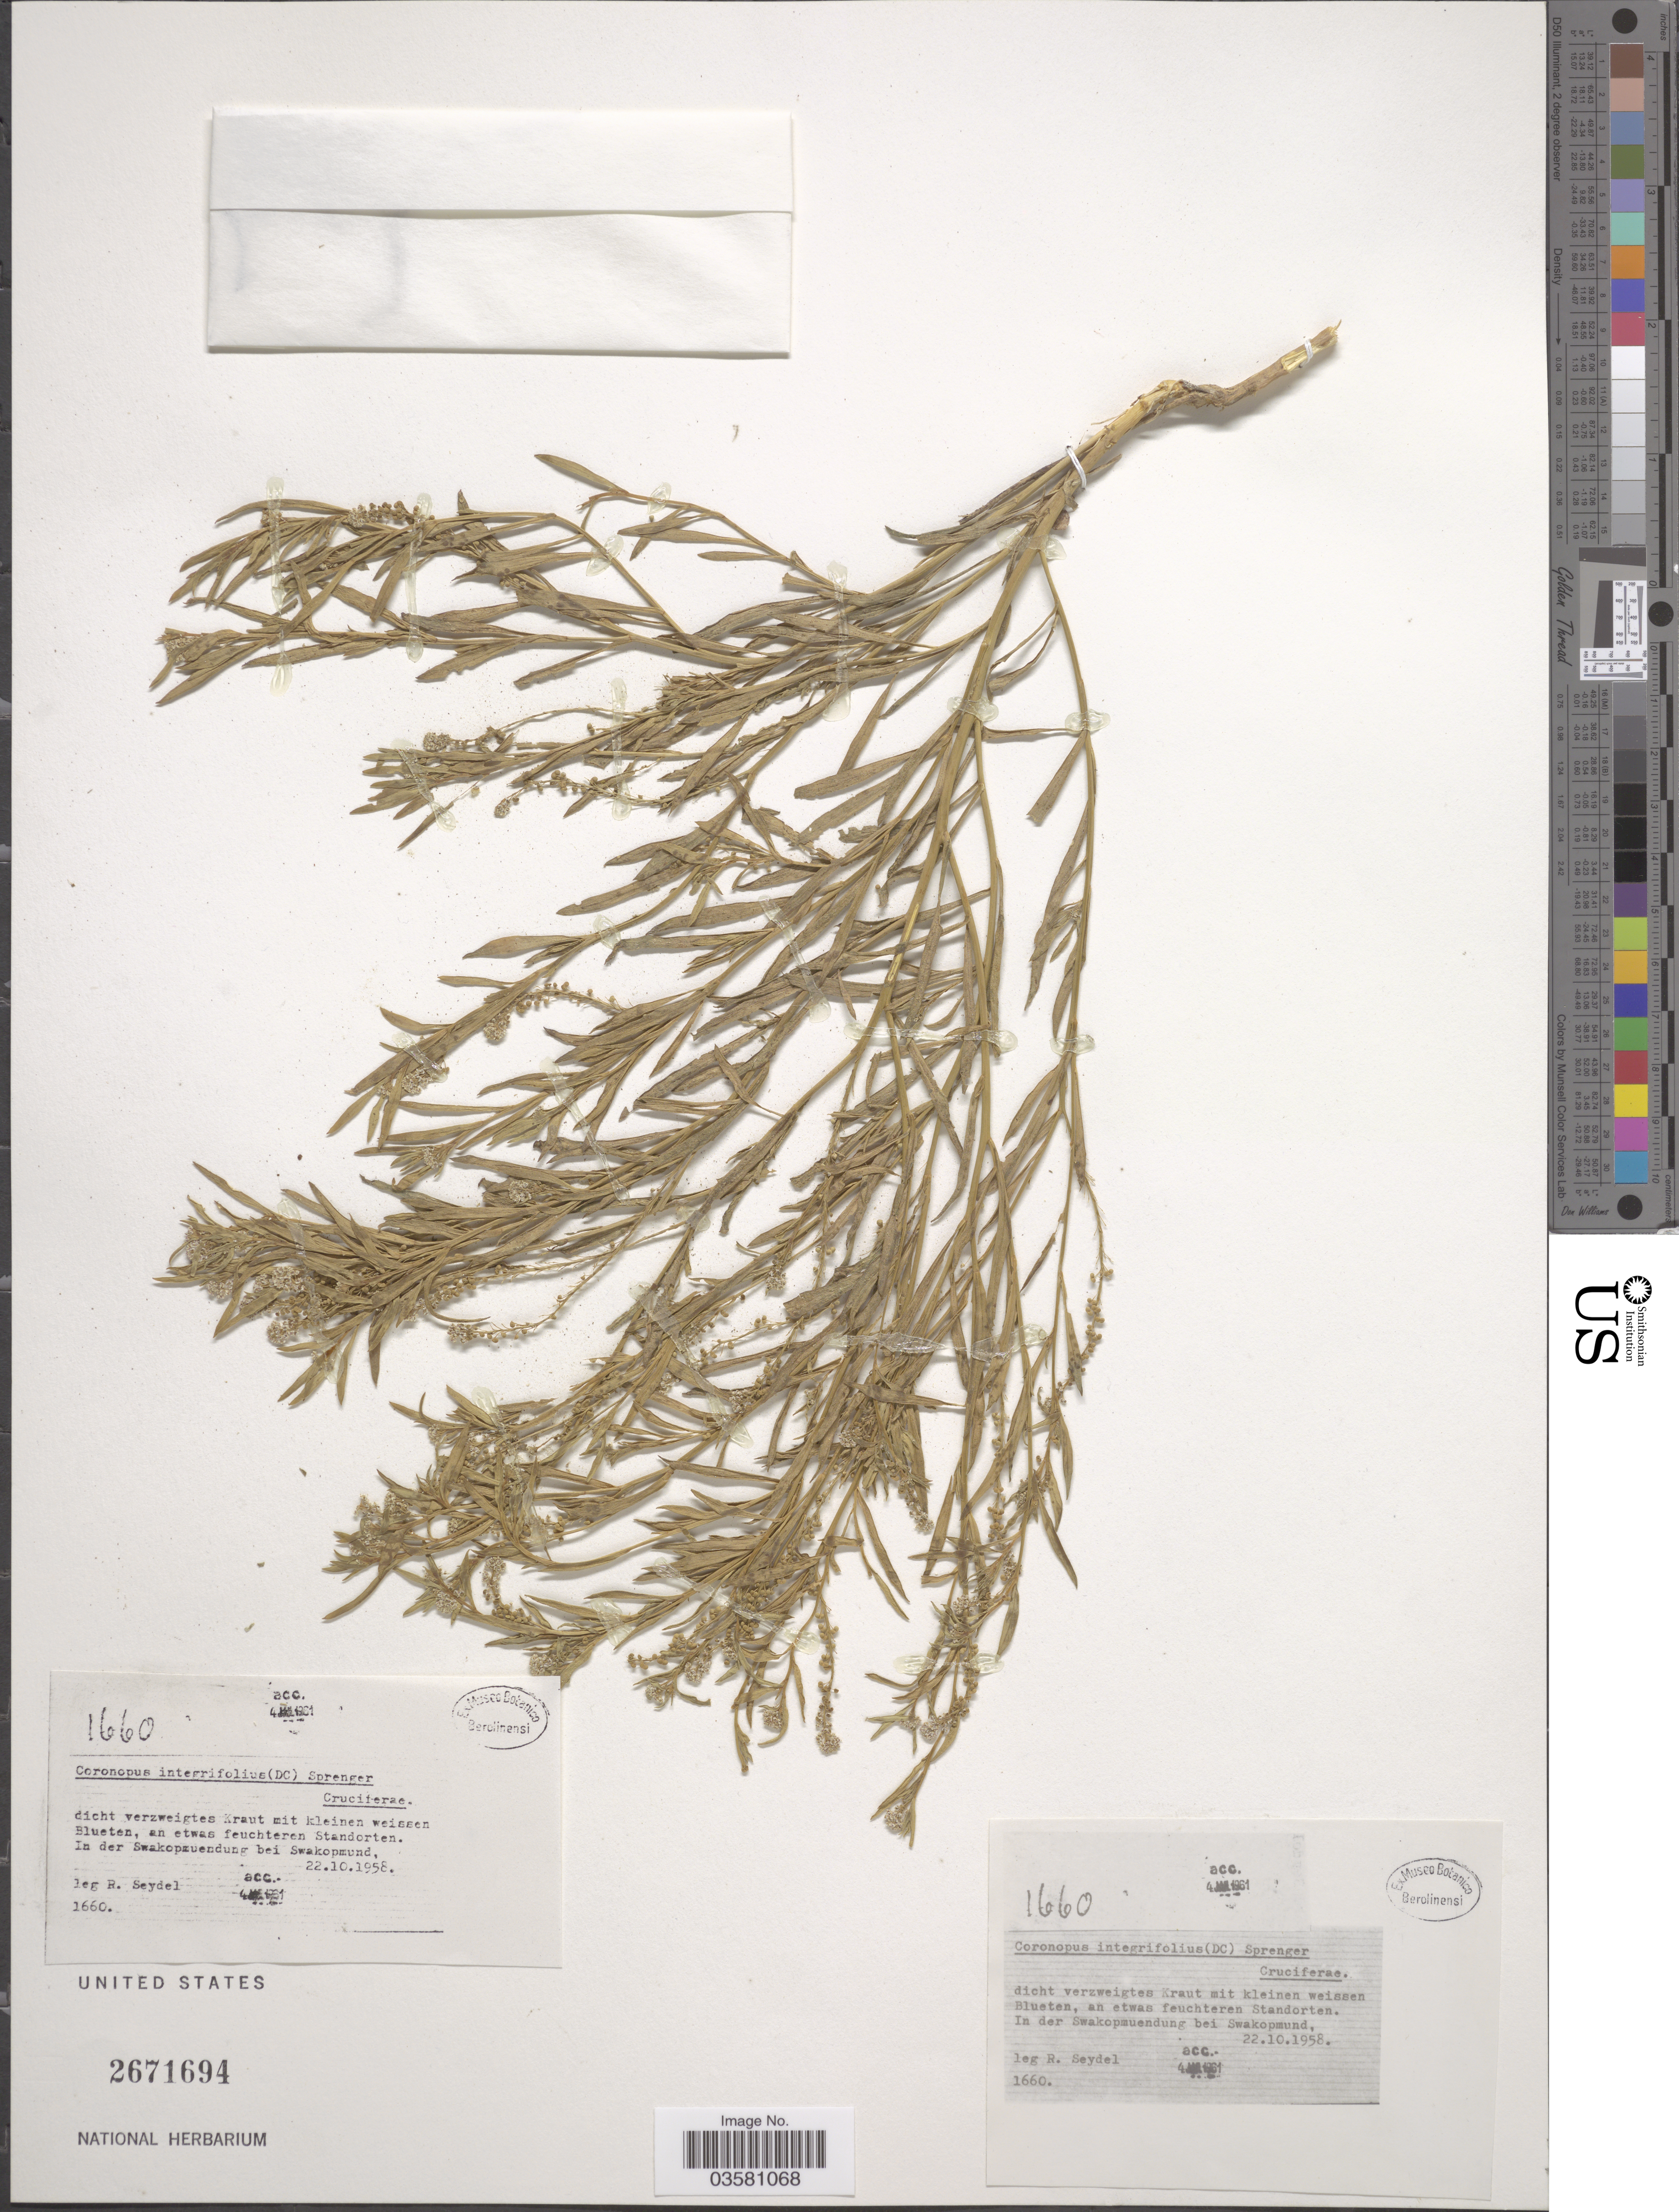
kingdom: Plantae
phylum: Tracheophyta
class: Magnoliopsida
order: Brassicales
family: Brassicaceae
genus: Lepidium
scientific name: Lepidium englerianum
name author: (Muschl.) Al-Shehbaz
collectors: R. Seydel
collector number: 1660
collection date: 1958-10-22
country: Namibia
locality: Dicht verzweigtes Kraut mit Kleinen weissen Blueten, an etwas feuchteren Standorten. In der Swakopmuendung bei Swakopmund.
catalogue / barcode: US 2671694